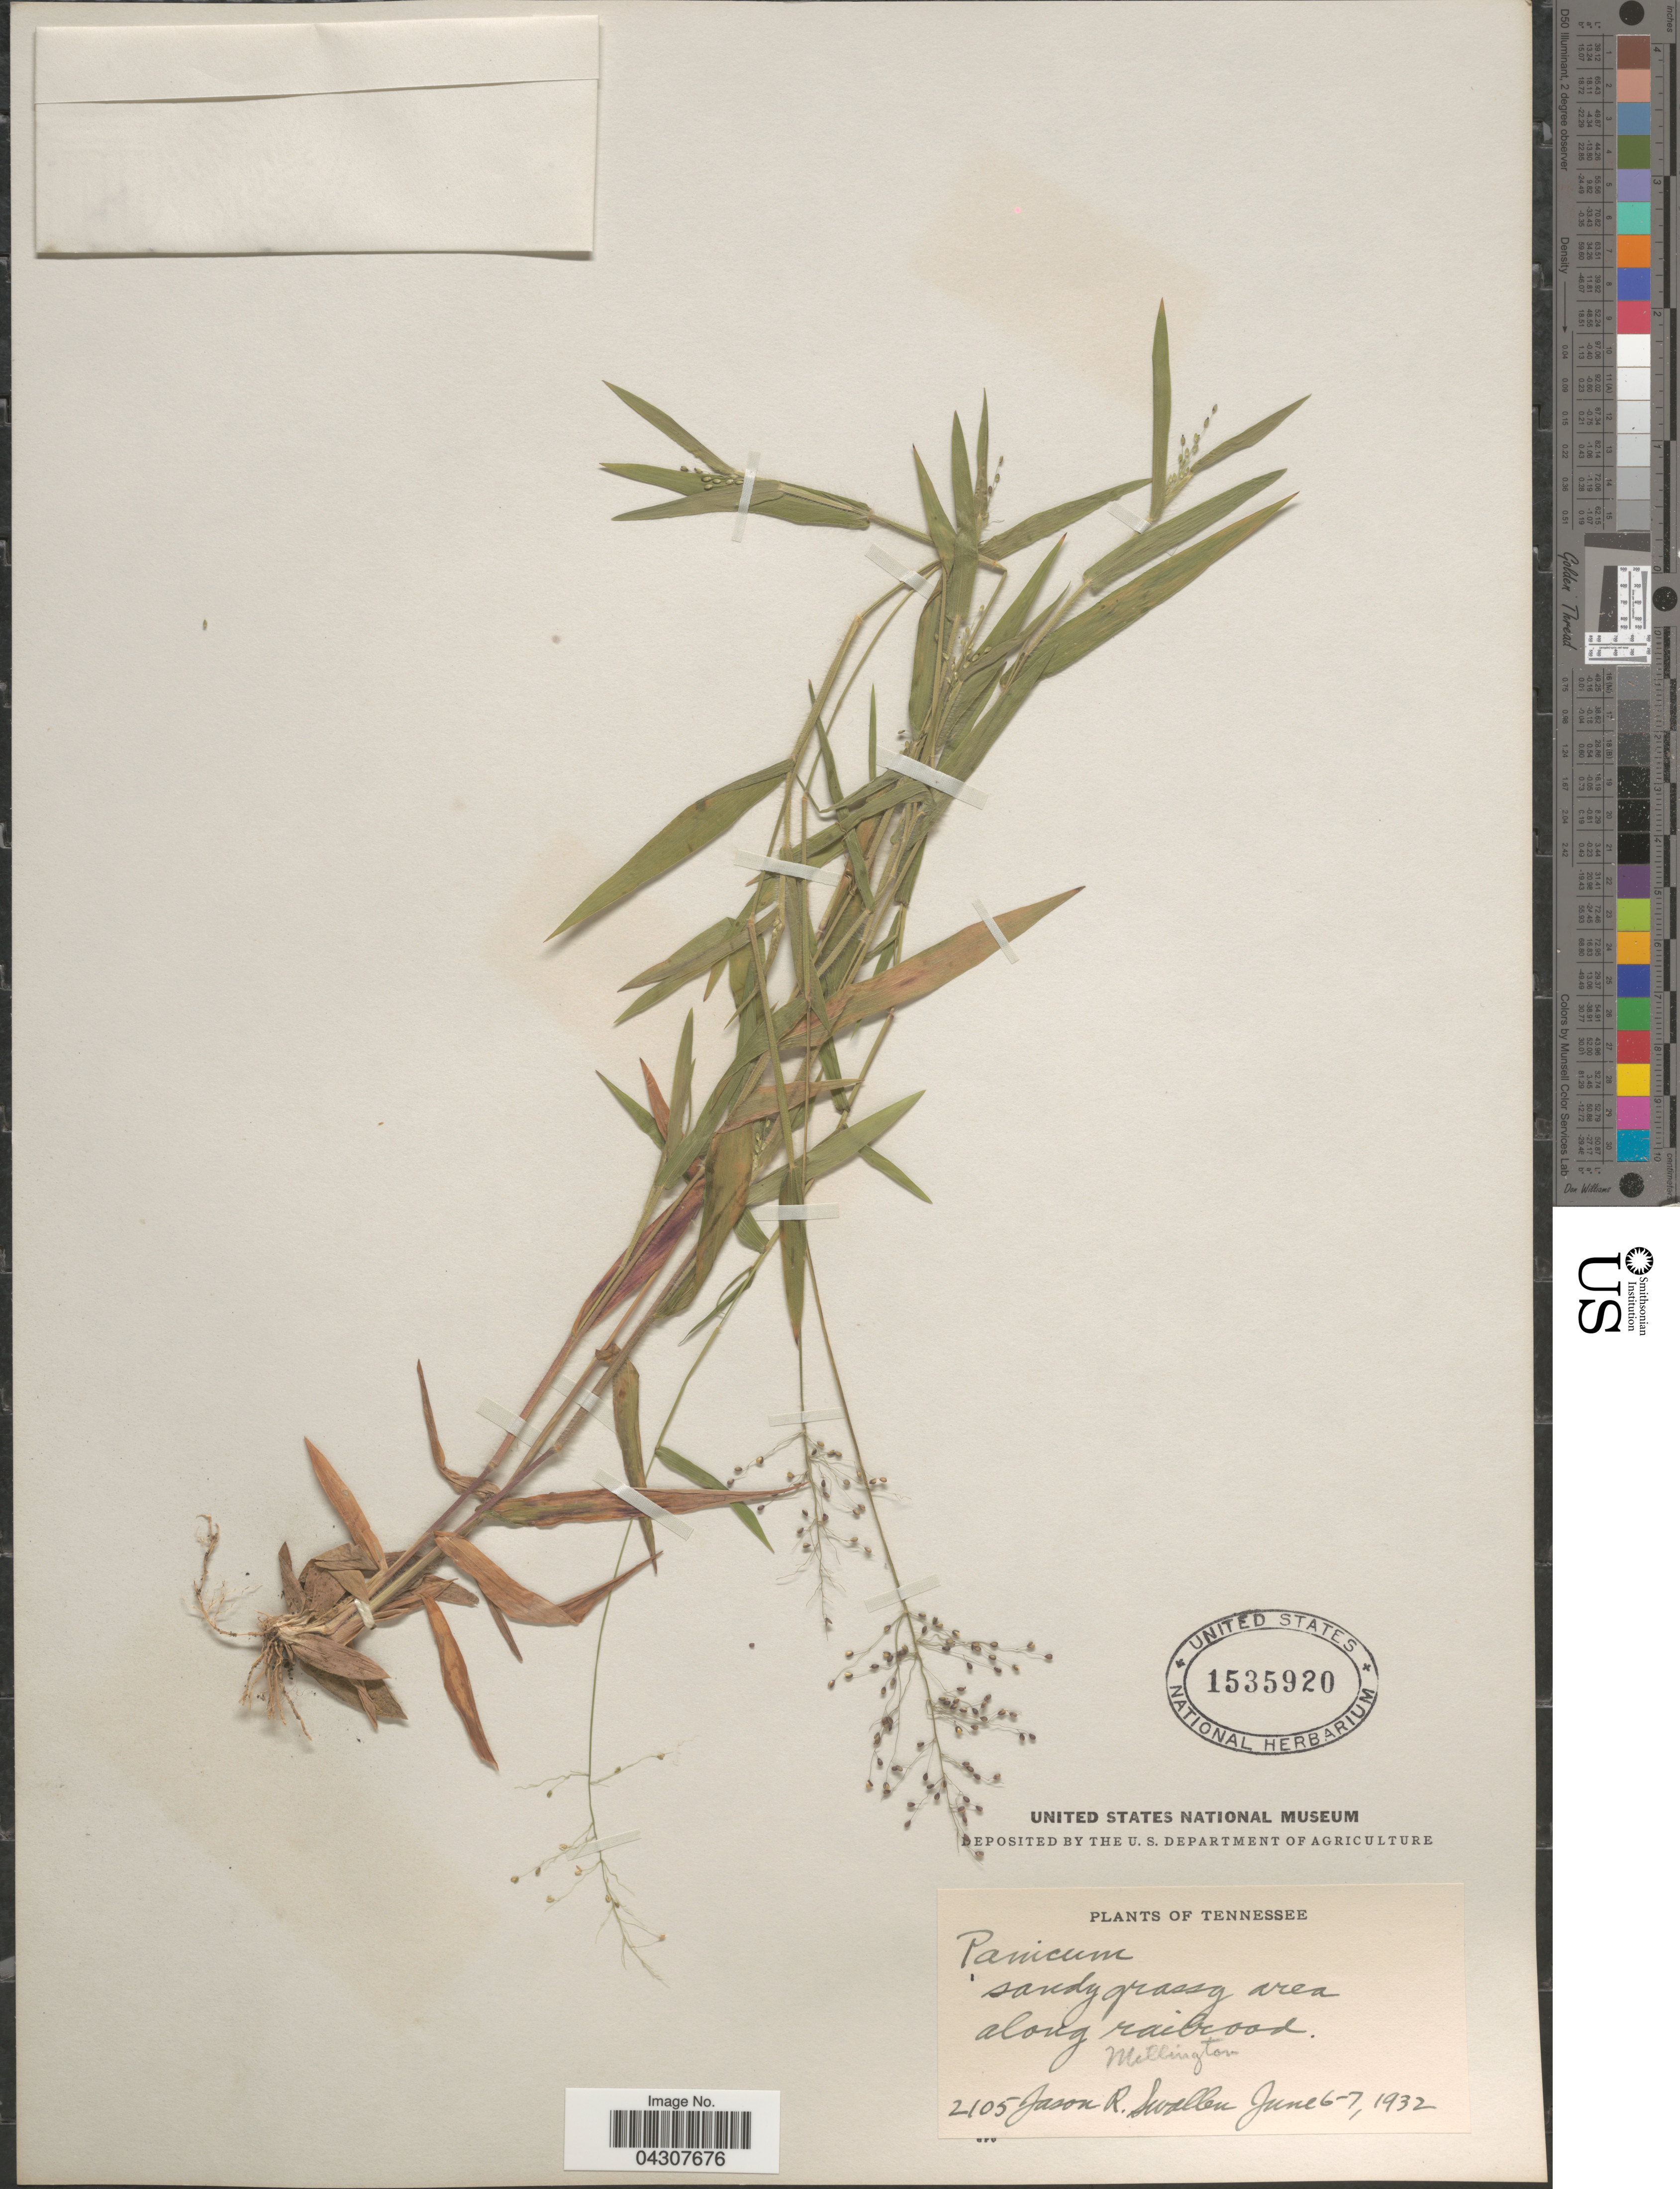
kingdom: Plantae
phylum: Tracheophyta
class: Liliopsida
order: Poales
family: Poaceae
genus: Dichanthelium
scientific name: Dichanthelium acuminatum var. acuminatum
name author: (Sw.) Gould & C.A. Clark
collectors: J. R. Swallen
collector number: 2105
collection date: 1932-06-06/1932-06-07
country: United States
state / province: Tennessee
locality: Sandy grassy area along railroad. Millington.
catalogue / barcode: US 1535920